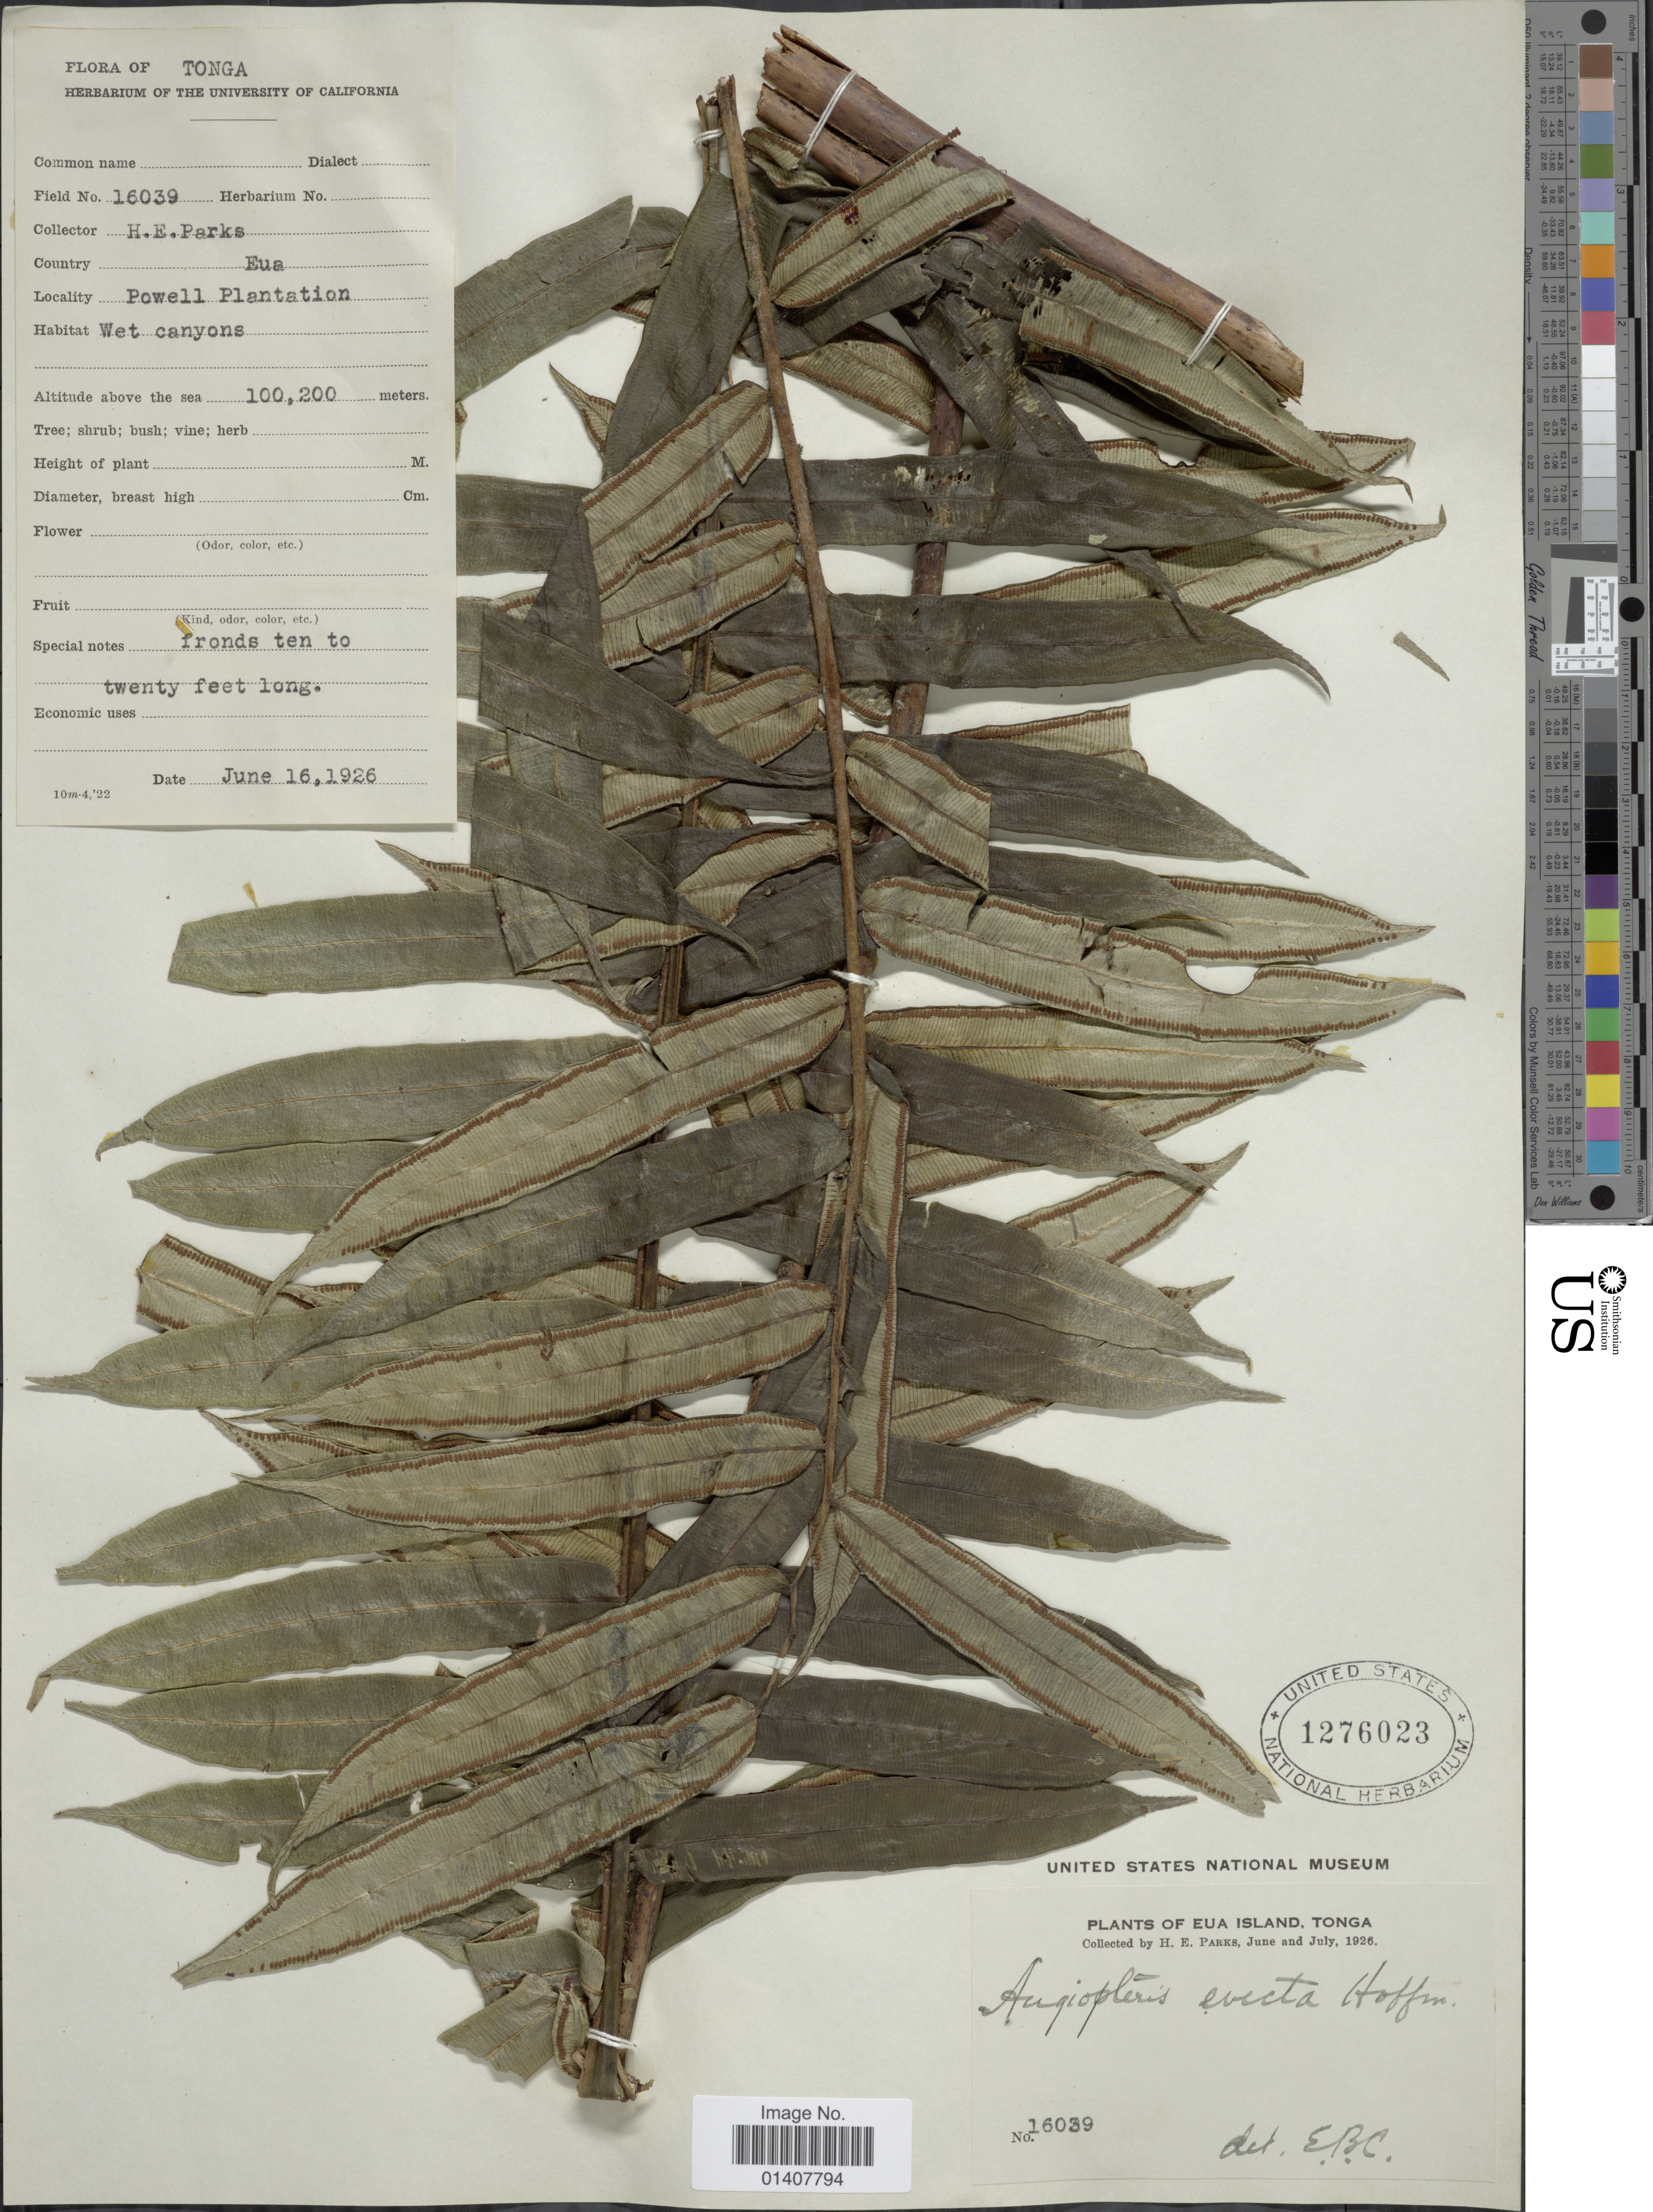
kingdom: Plantae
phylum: Tracheophyta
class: Polypodiopsida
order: Marattiales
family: Marattiaceae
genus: Angiopteris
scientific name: Angiopteris evecta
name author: (G. Forst.) Hoffm.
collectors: H. E. Parks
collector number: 16039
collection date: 1926-06-16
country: Tonga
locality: Tonga, Eua, Powell plantaton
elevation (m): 100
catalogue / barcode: US 1276023